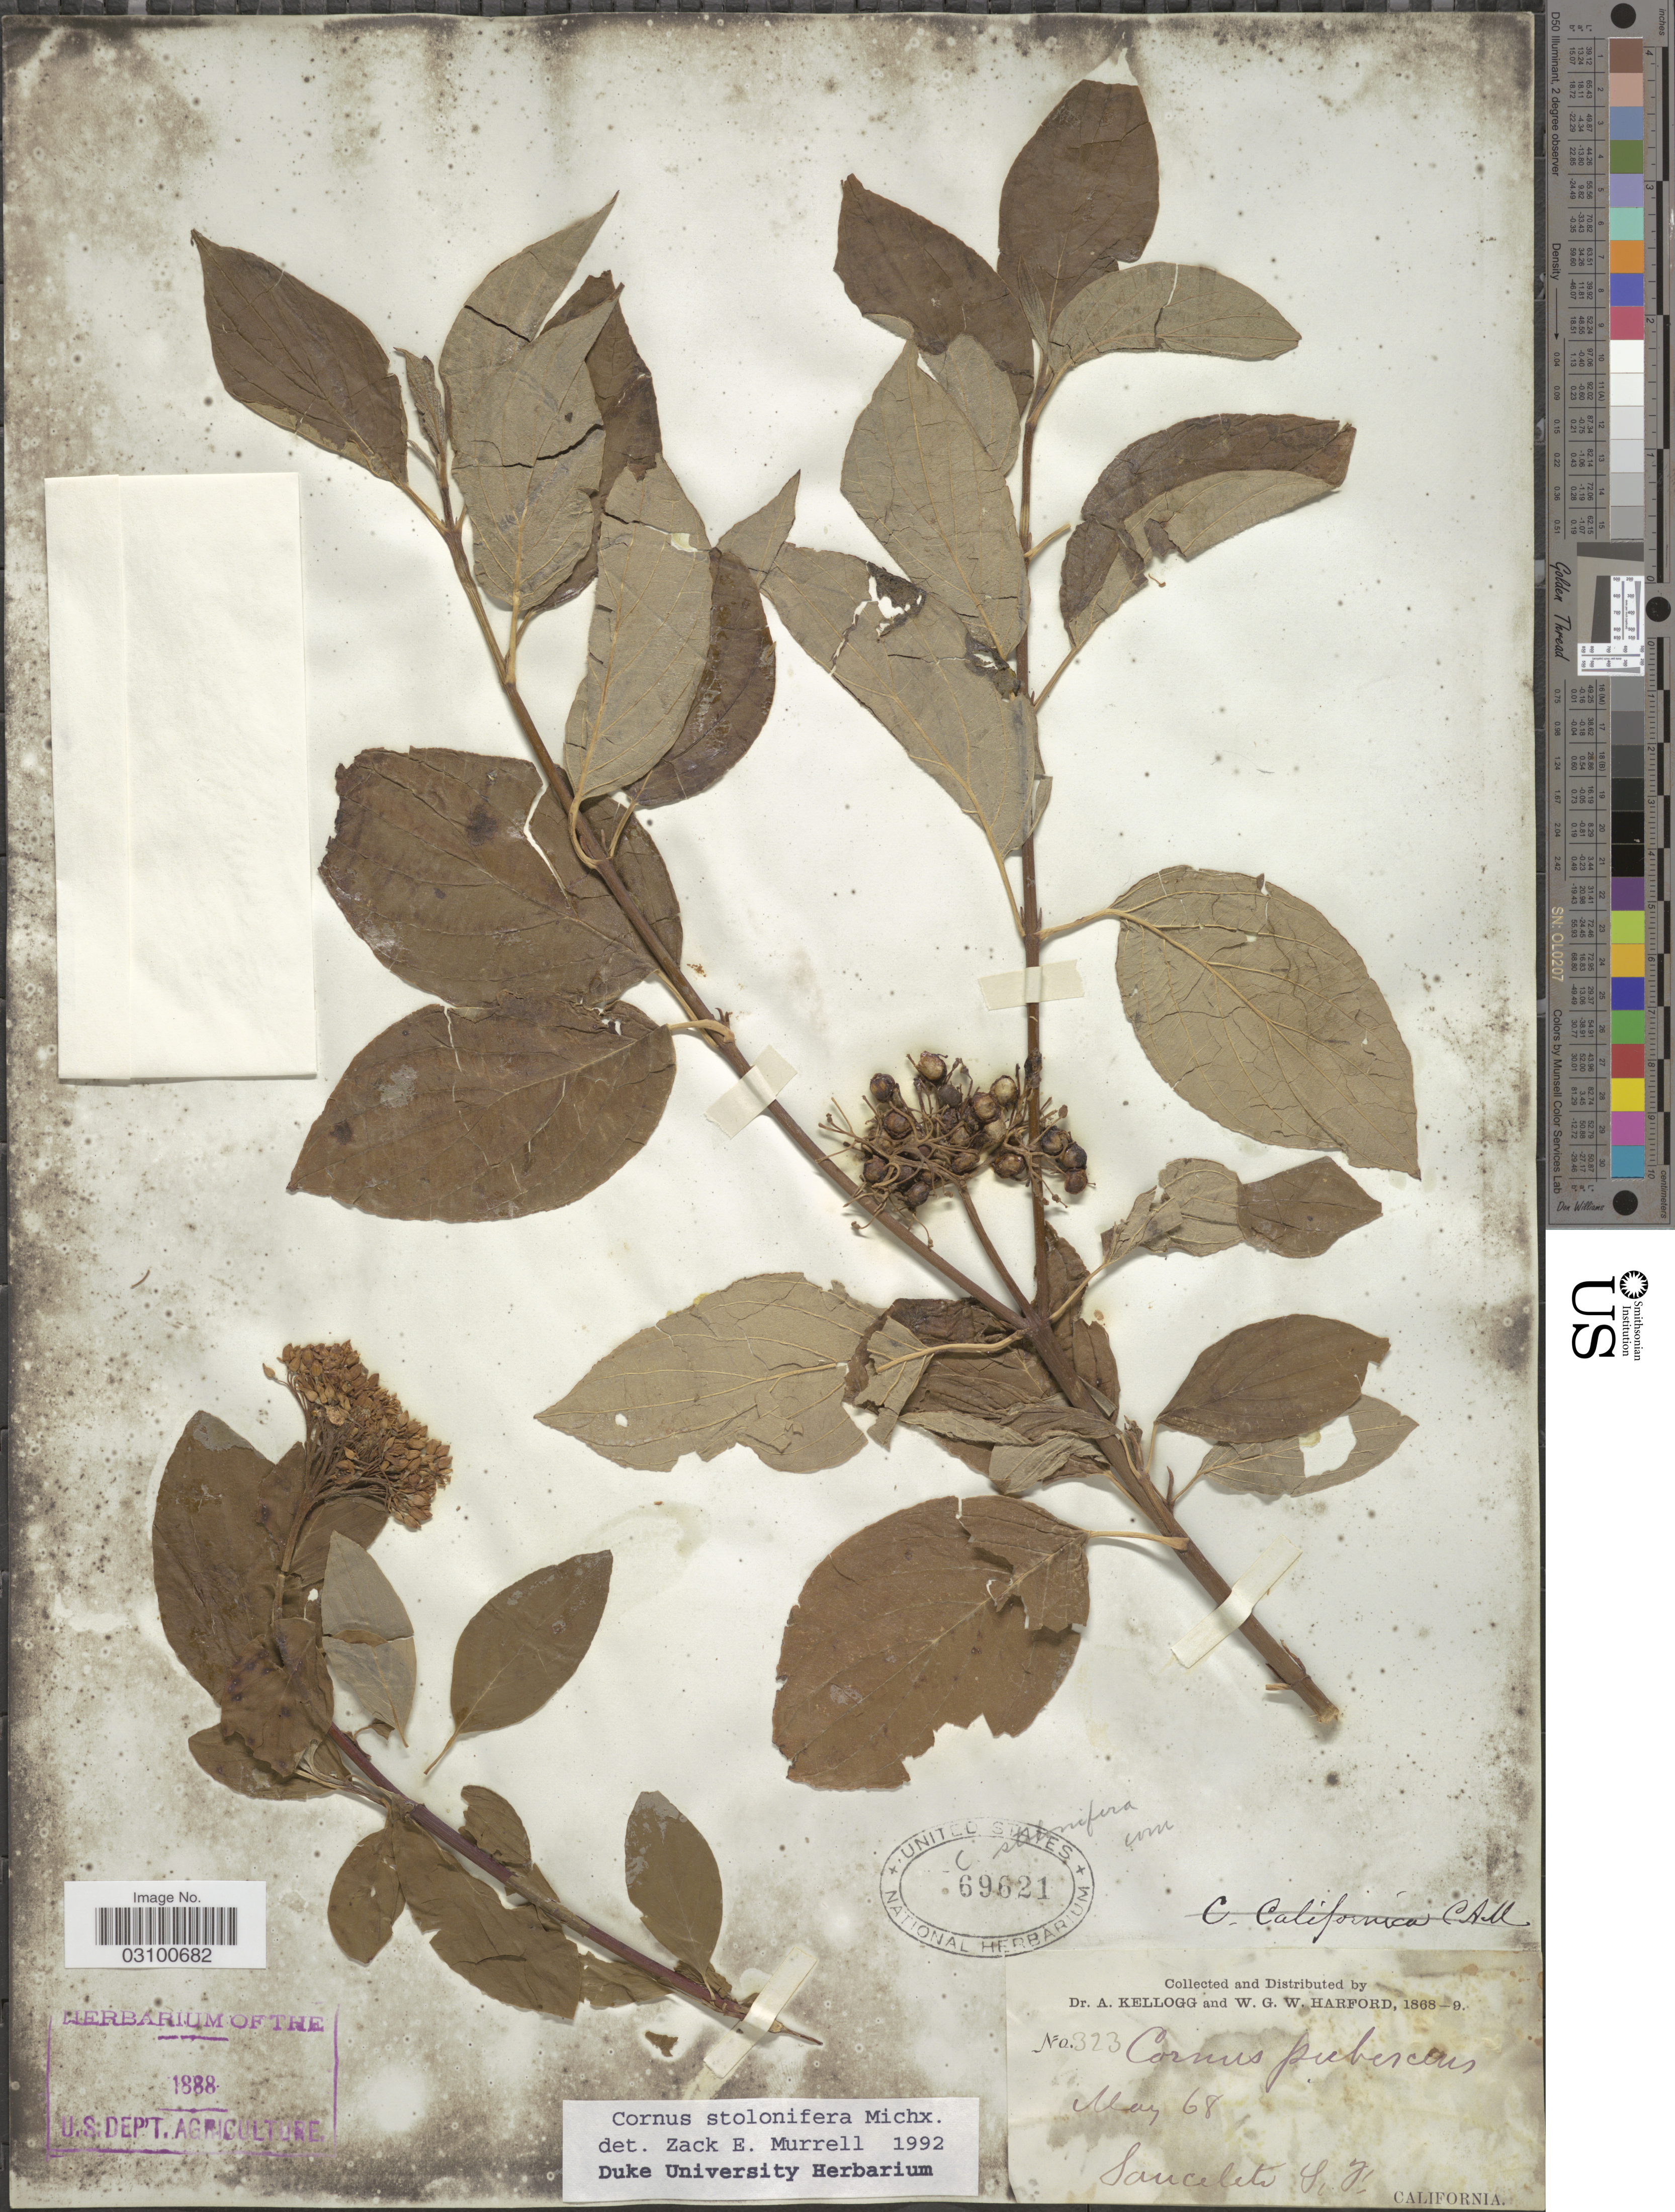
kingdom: Plantae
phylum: Tracheophyta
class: Magnoliopsida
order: Cornales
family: Cornaceae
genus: Cornus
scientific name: Cornus sericea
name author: L.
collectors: A. Kellogg & W. G. W. Harford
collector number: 323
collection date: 1868-05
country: United States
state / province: California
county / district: San Francisco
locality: Saucelito S.F.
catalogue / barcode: US 69621